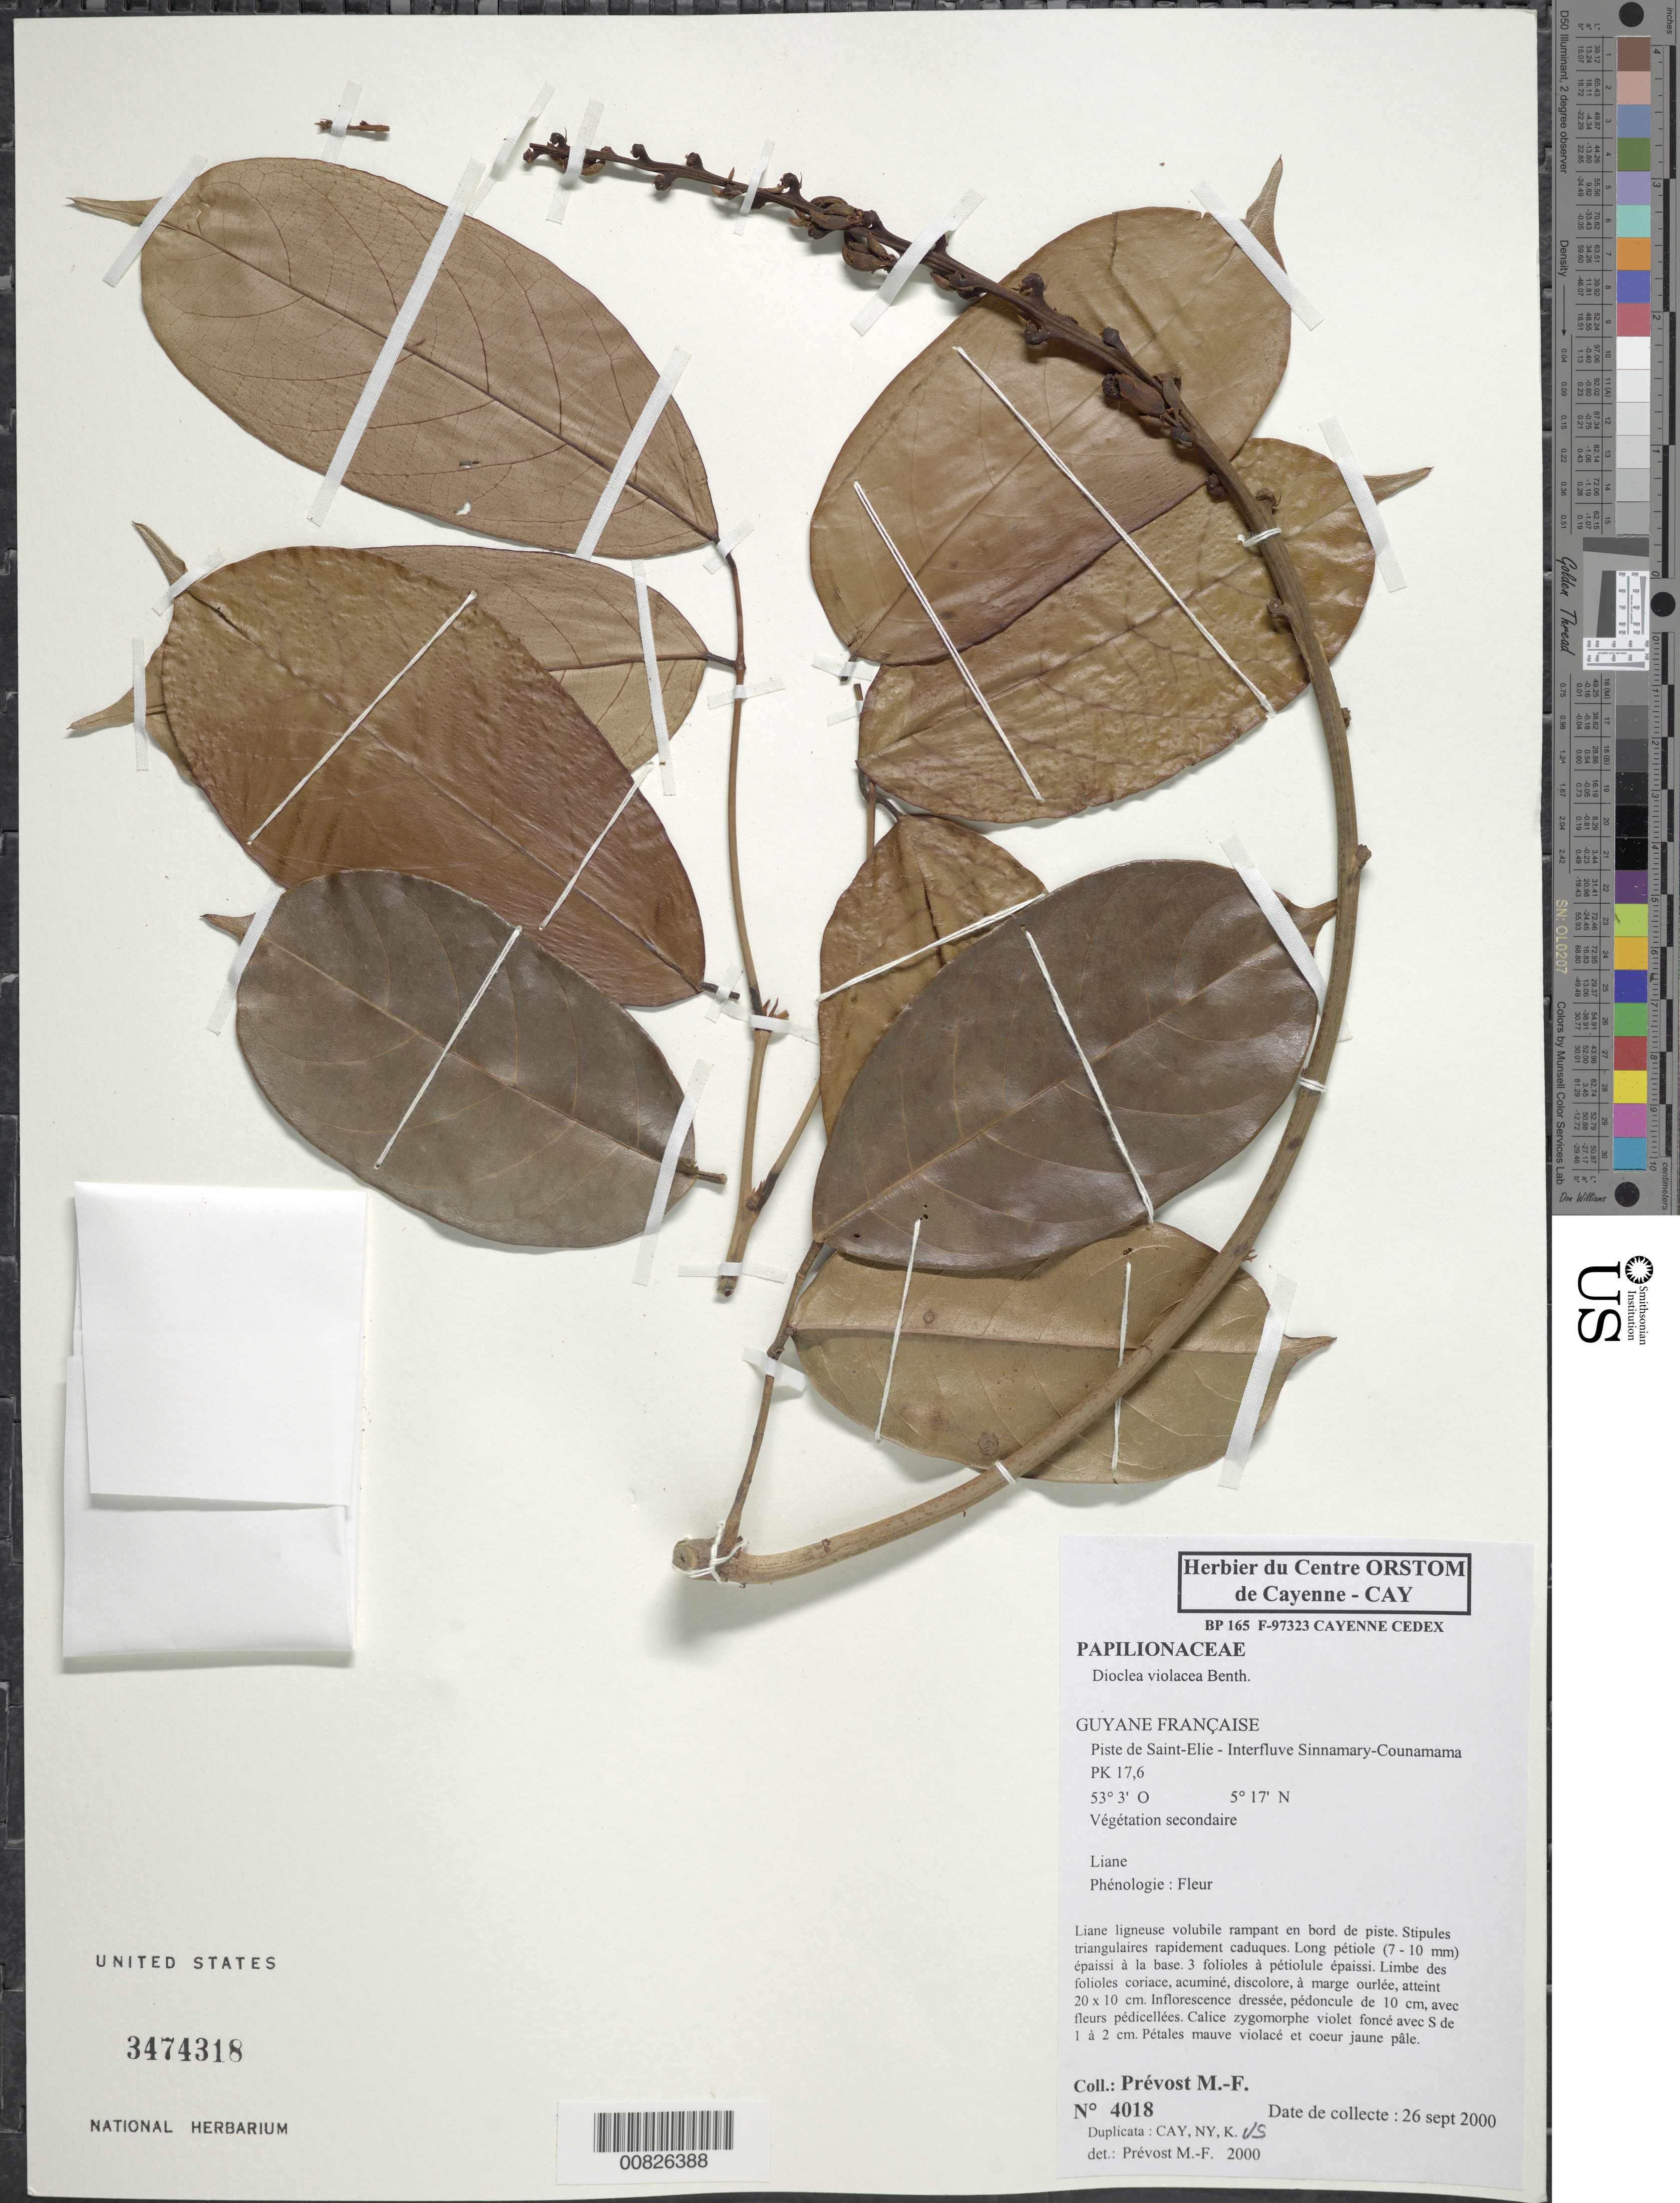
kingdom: Plantae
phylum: Tracheophyta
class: Magnoliopsida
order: Fabales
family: Fabaceae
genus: Macropsychanthus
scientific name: Macropsychanthus violaceus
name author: (Mart. ex Benth.) L.P. Queiroz & Snak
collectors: M.-F. Prévost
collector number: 4018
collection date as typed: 26-Sep-00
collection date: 2000-09-26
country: French Guiana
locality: Piste de Saint-Élie, interfleuve Sinnamary-Counamama, PK 17.6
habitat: Secondary vegetation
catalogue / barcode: US 3474318